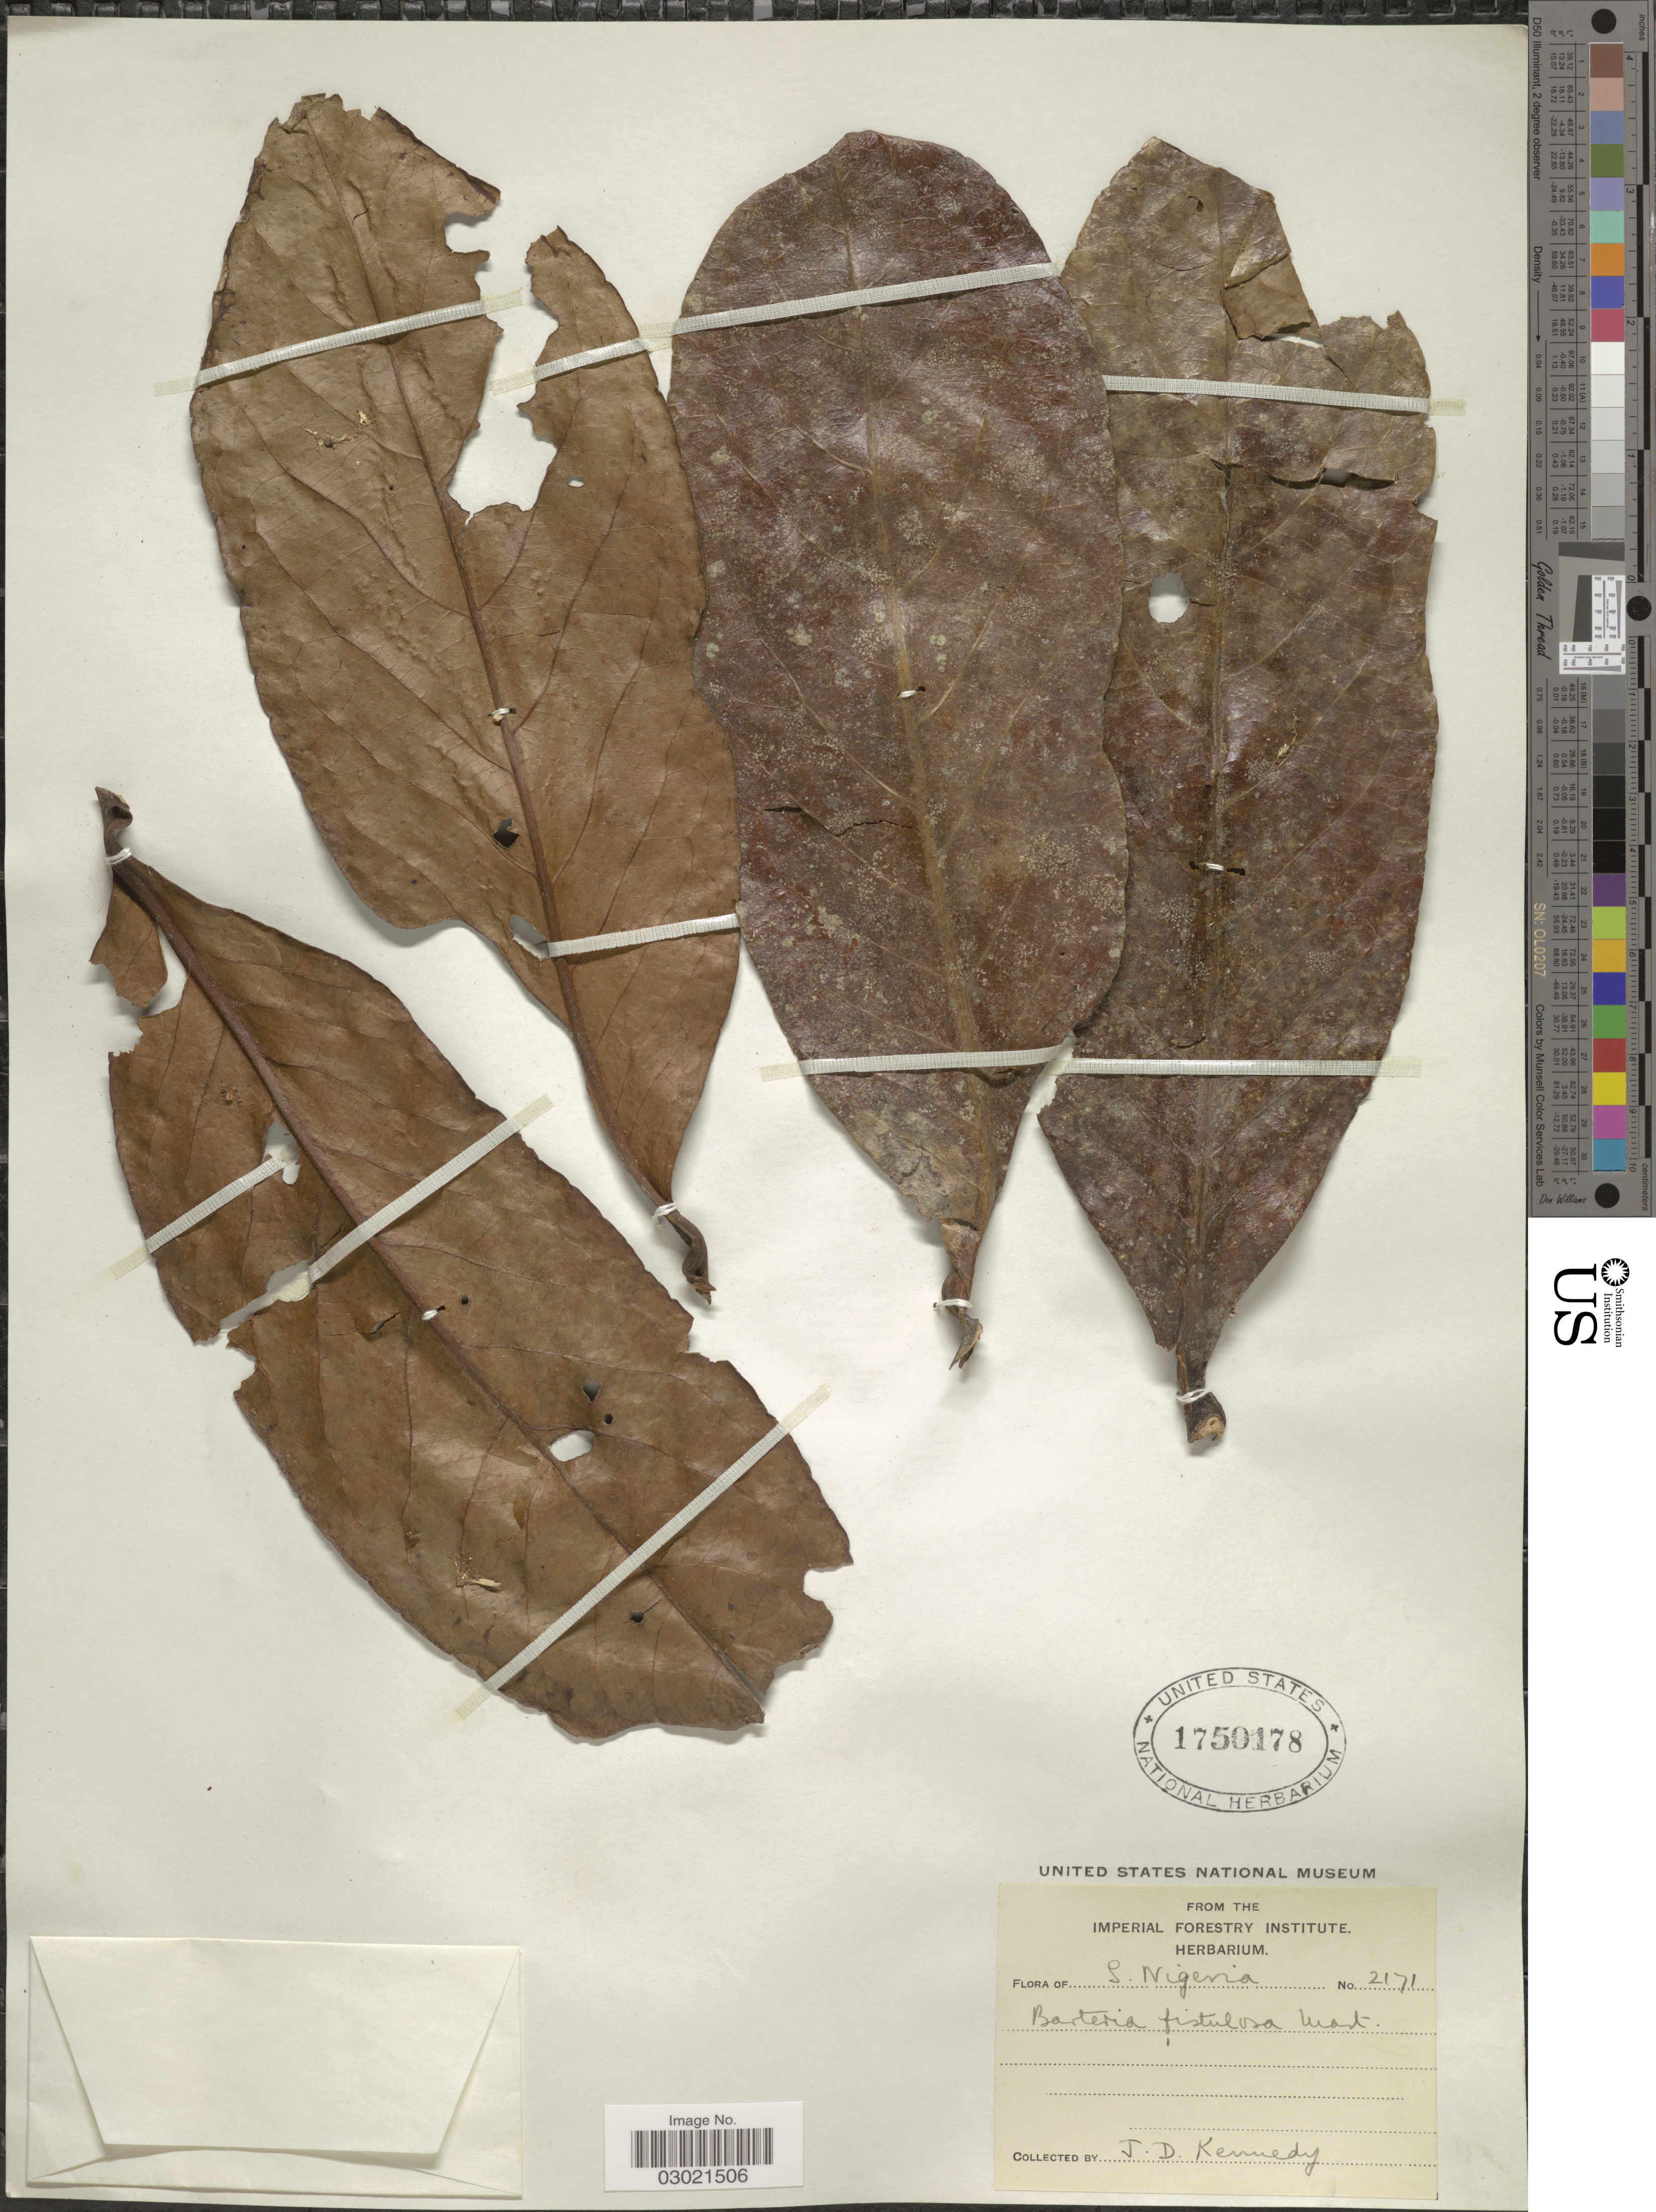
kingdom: Plantae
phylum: Tracheophyta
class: Magnoliopsida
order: Malpighiales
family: Passifloraceae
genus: Barteria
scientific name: Barteria fistulosa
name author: Mast.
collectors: J. D. Kennedy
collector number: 2171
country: Nigeria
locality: S. Nigeria.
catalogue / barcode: US 1750178